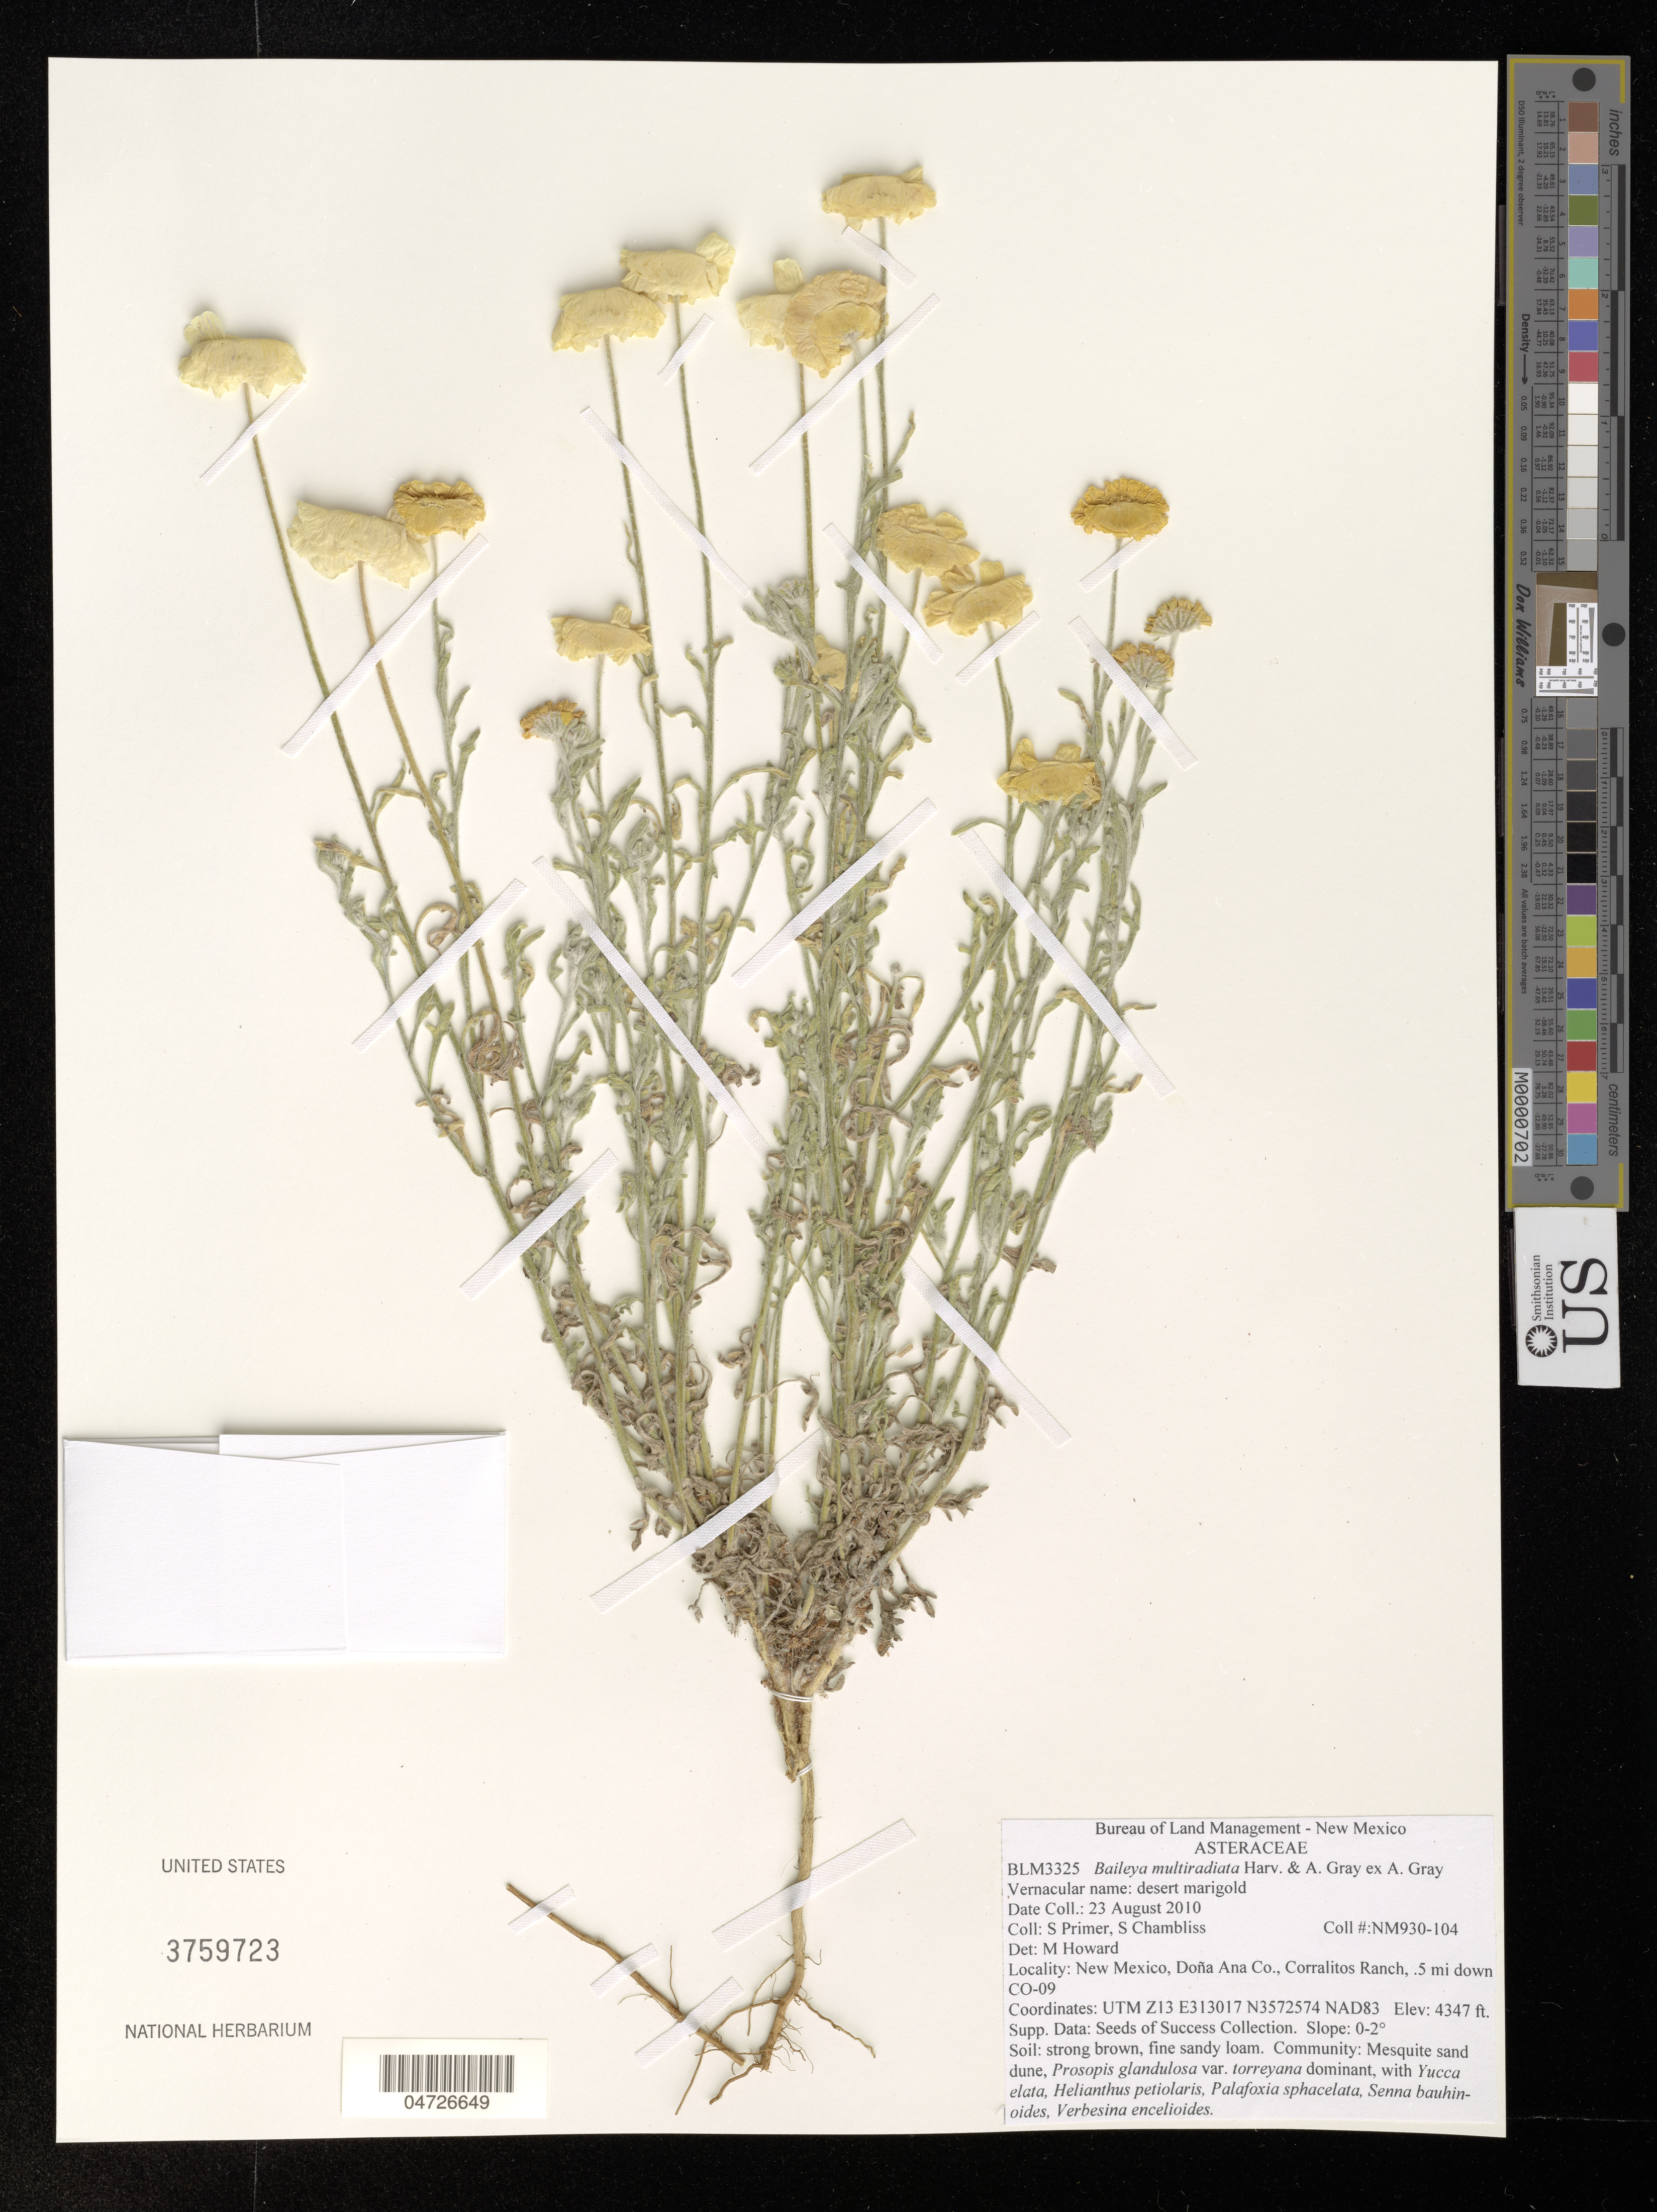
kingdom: Plantae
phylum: Tracheophyta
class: Magnoliopsida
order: Asterales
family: Asteraceae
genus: Baileya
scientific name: Baileya multiradiata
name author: Harv. ex A. Gray & A. Gray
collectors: S. Primer & S. Chambliss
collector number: NM930-104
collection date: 2010-08-23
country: United States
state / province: New Mexico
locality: Doña Ana Co., Corralitos Ranch, .5 mi down CO-09.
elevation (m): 1325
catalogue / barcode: US 3759723